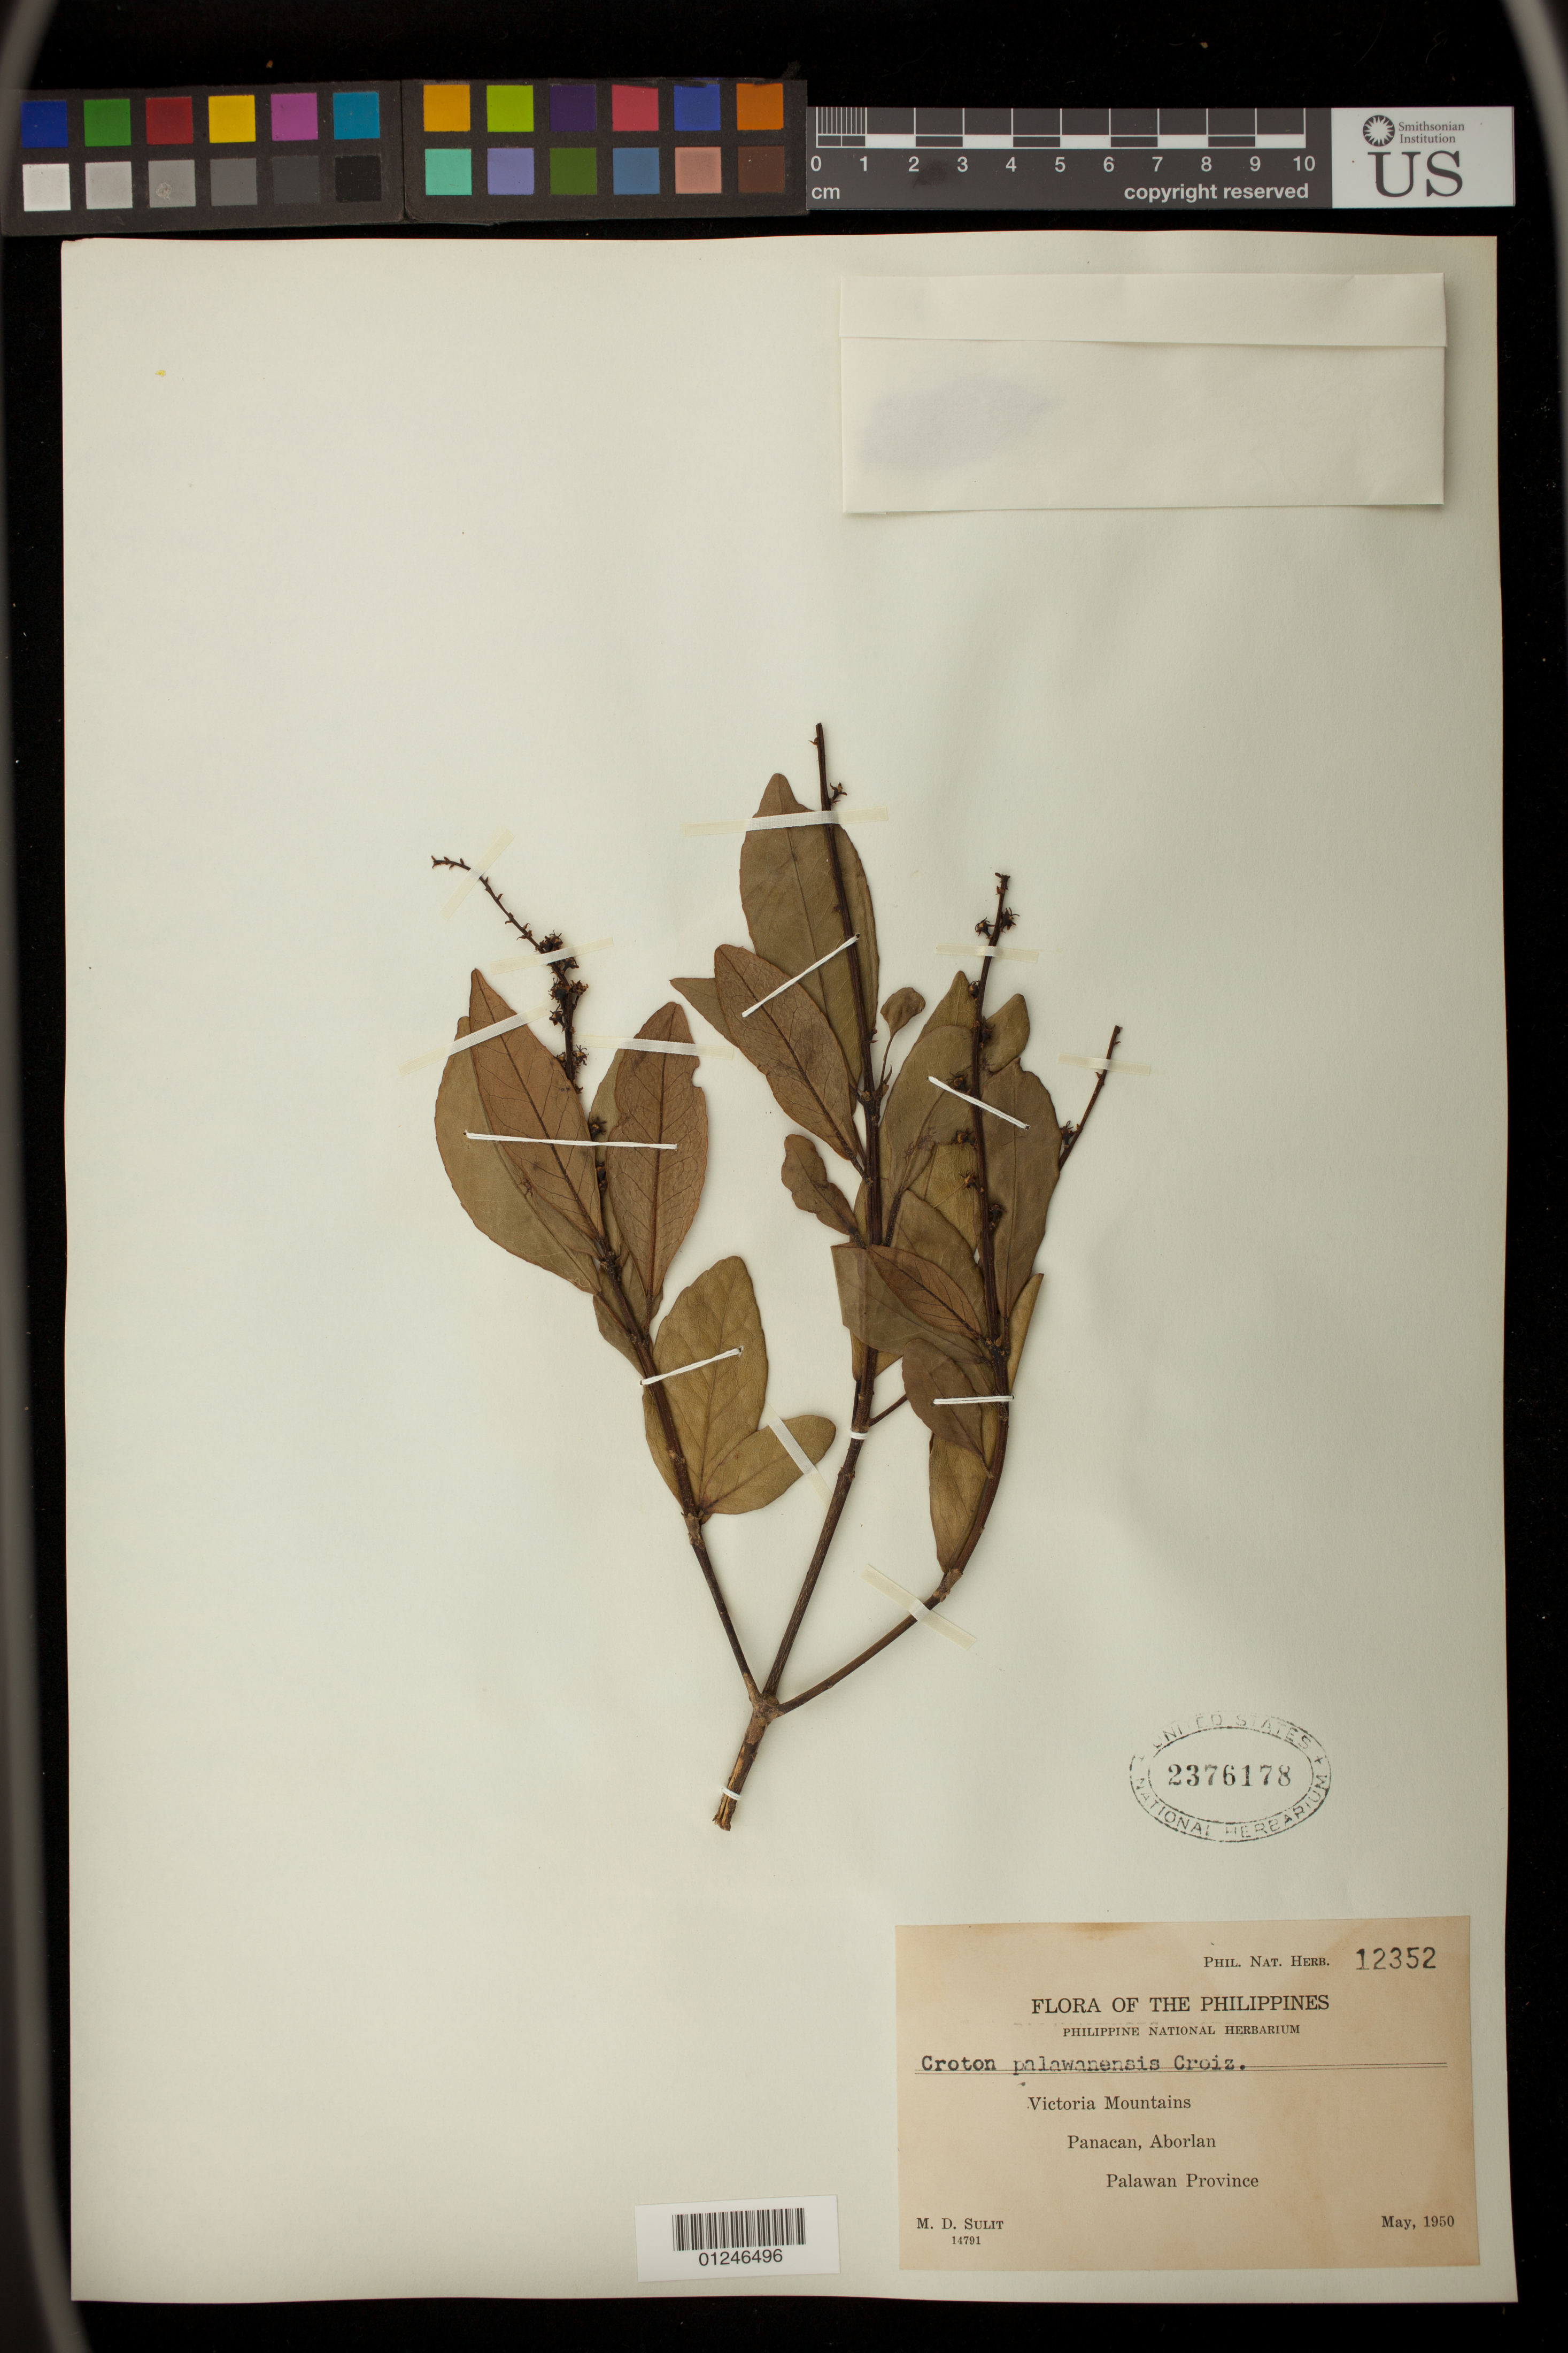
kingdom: Plantae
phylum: Tracheophyta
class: Magnoliopsida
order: Malpighiales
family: Euphorbiaceae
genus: Croton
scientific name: Croton palawanensis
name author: Merr. ex Croizat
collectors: M. Sulit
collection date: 1950-05-01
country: Philippines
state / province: Mimaropa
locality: Victoria Mountains, Panacan, Aborlan, Palawan Province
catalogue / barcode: US 2376178